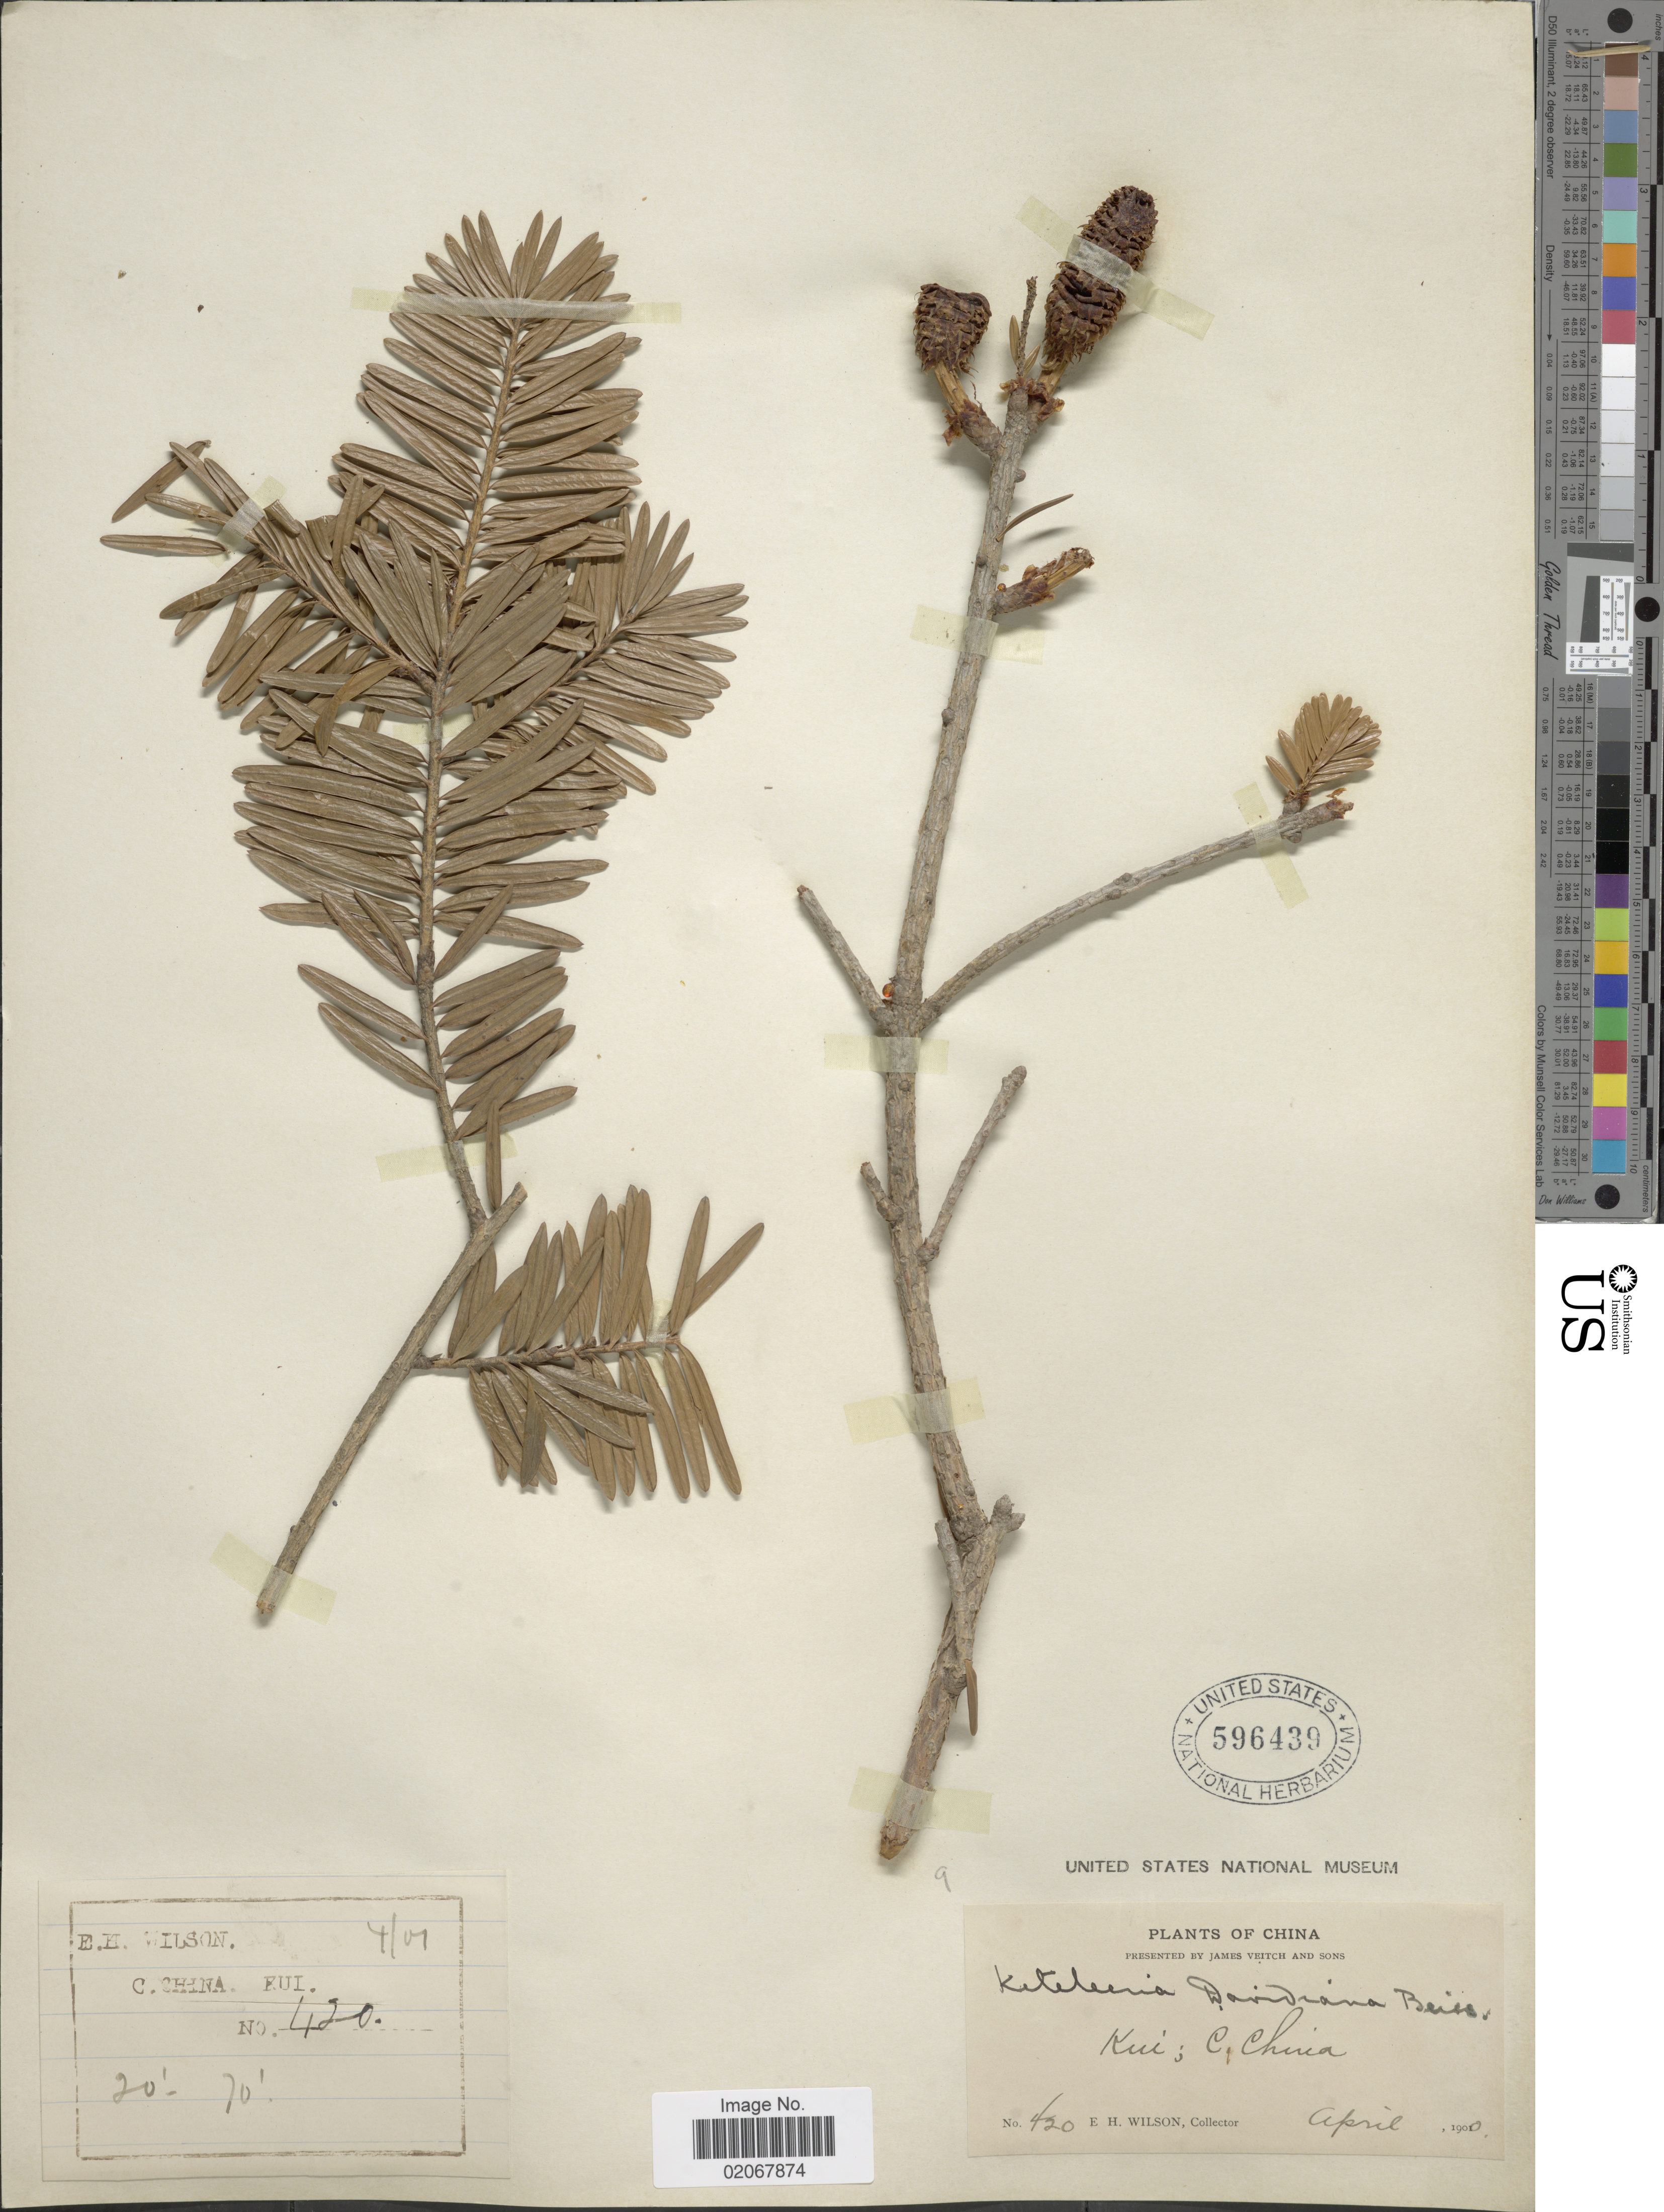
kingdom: Plantae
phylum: Tracheophyta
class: Pinopsida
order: Pinales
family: Pinaceae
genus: Keteleeria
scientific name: Keteleeria davidiana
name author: (Bertrand) Beissn.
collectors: E. Wilson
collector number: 420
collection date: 1910-04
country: China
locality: Kui, C. China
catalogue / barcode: US 596439